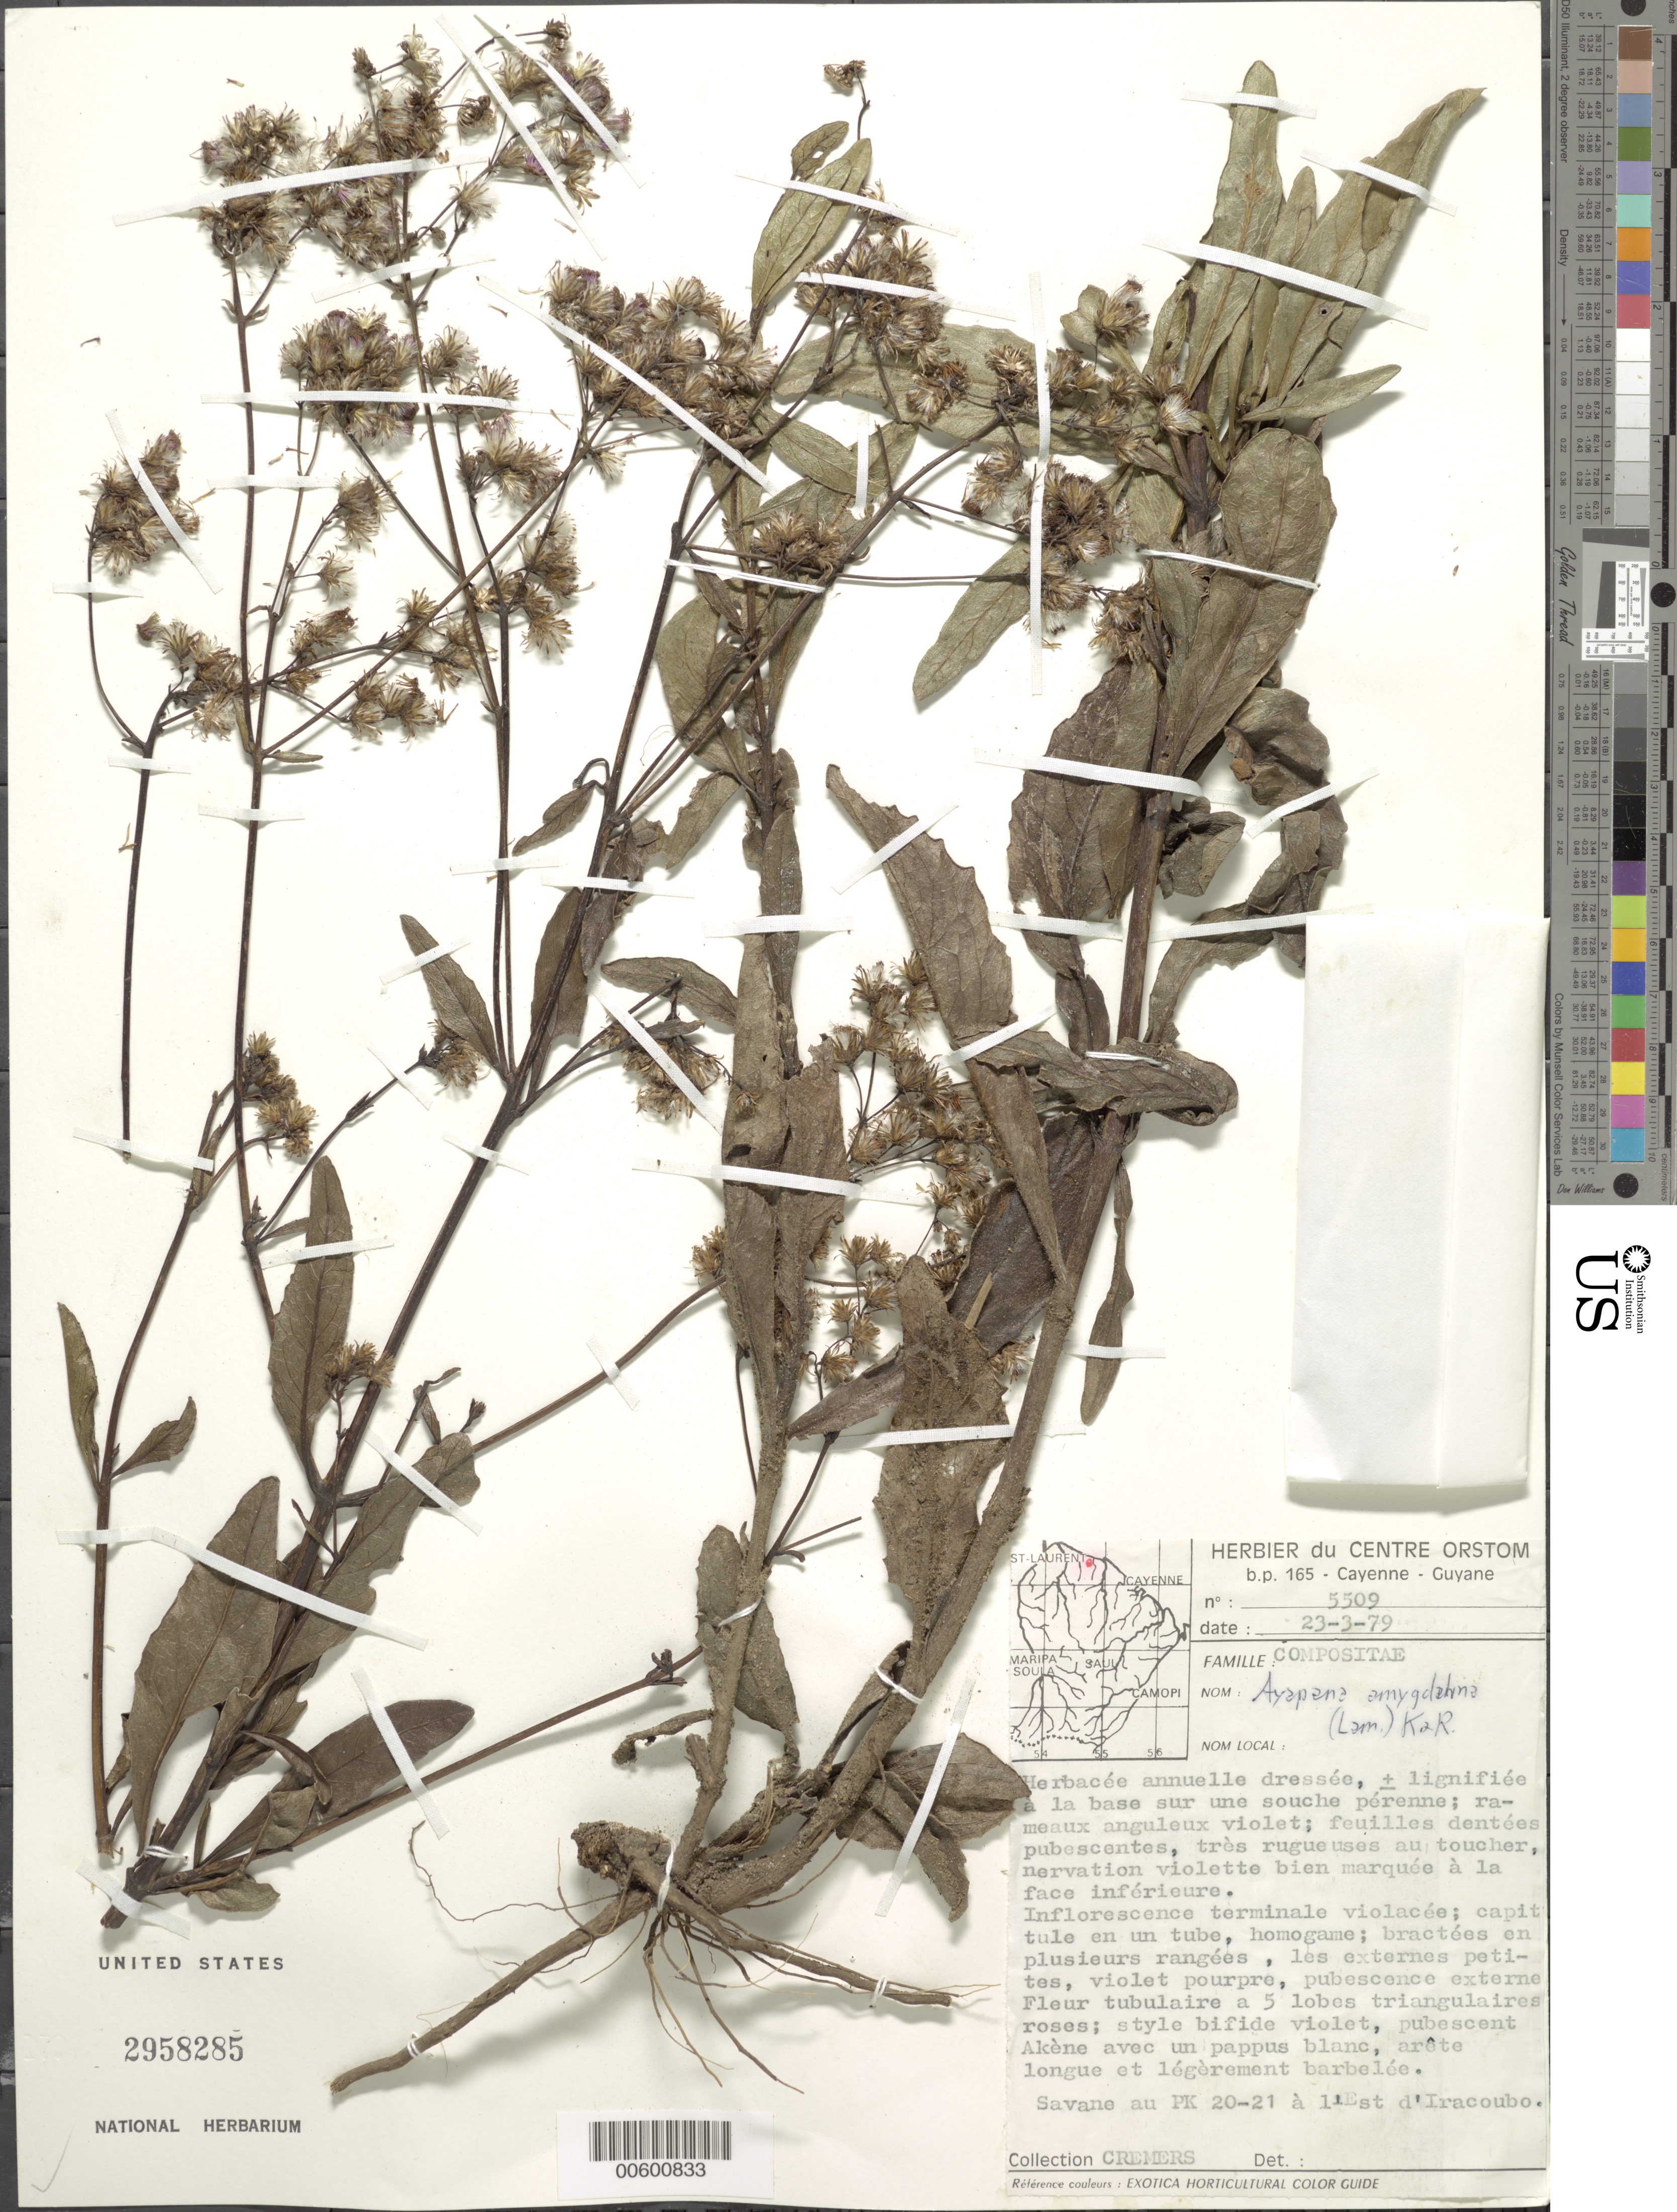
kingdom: Plantae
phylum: Tracheophyta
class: Magnoliopsida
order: Asterales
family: Asteraceae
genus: Ayapana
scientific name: Ayapana amygdalina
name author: (Lam.) R.M. King & H. Rob.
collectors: G. Cremers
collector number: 5509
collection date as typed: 23-Mar-79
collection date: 1979-03-23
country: French Guiana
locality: Iracoubo, entre PK 20 & 21 a l'est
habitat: Savanna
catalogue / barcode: US 2958285